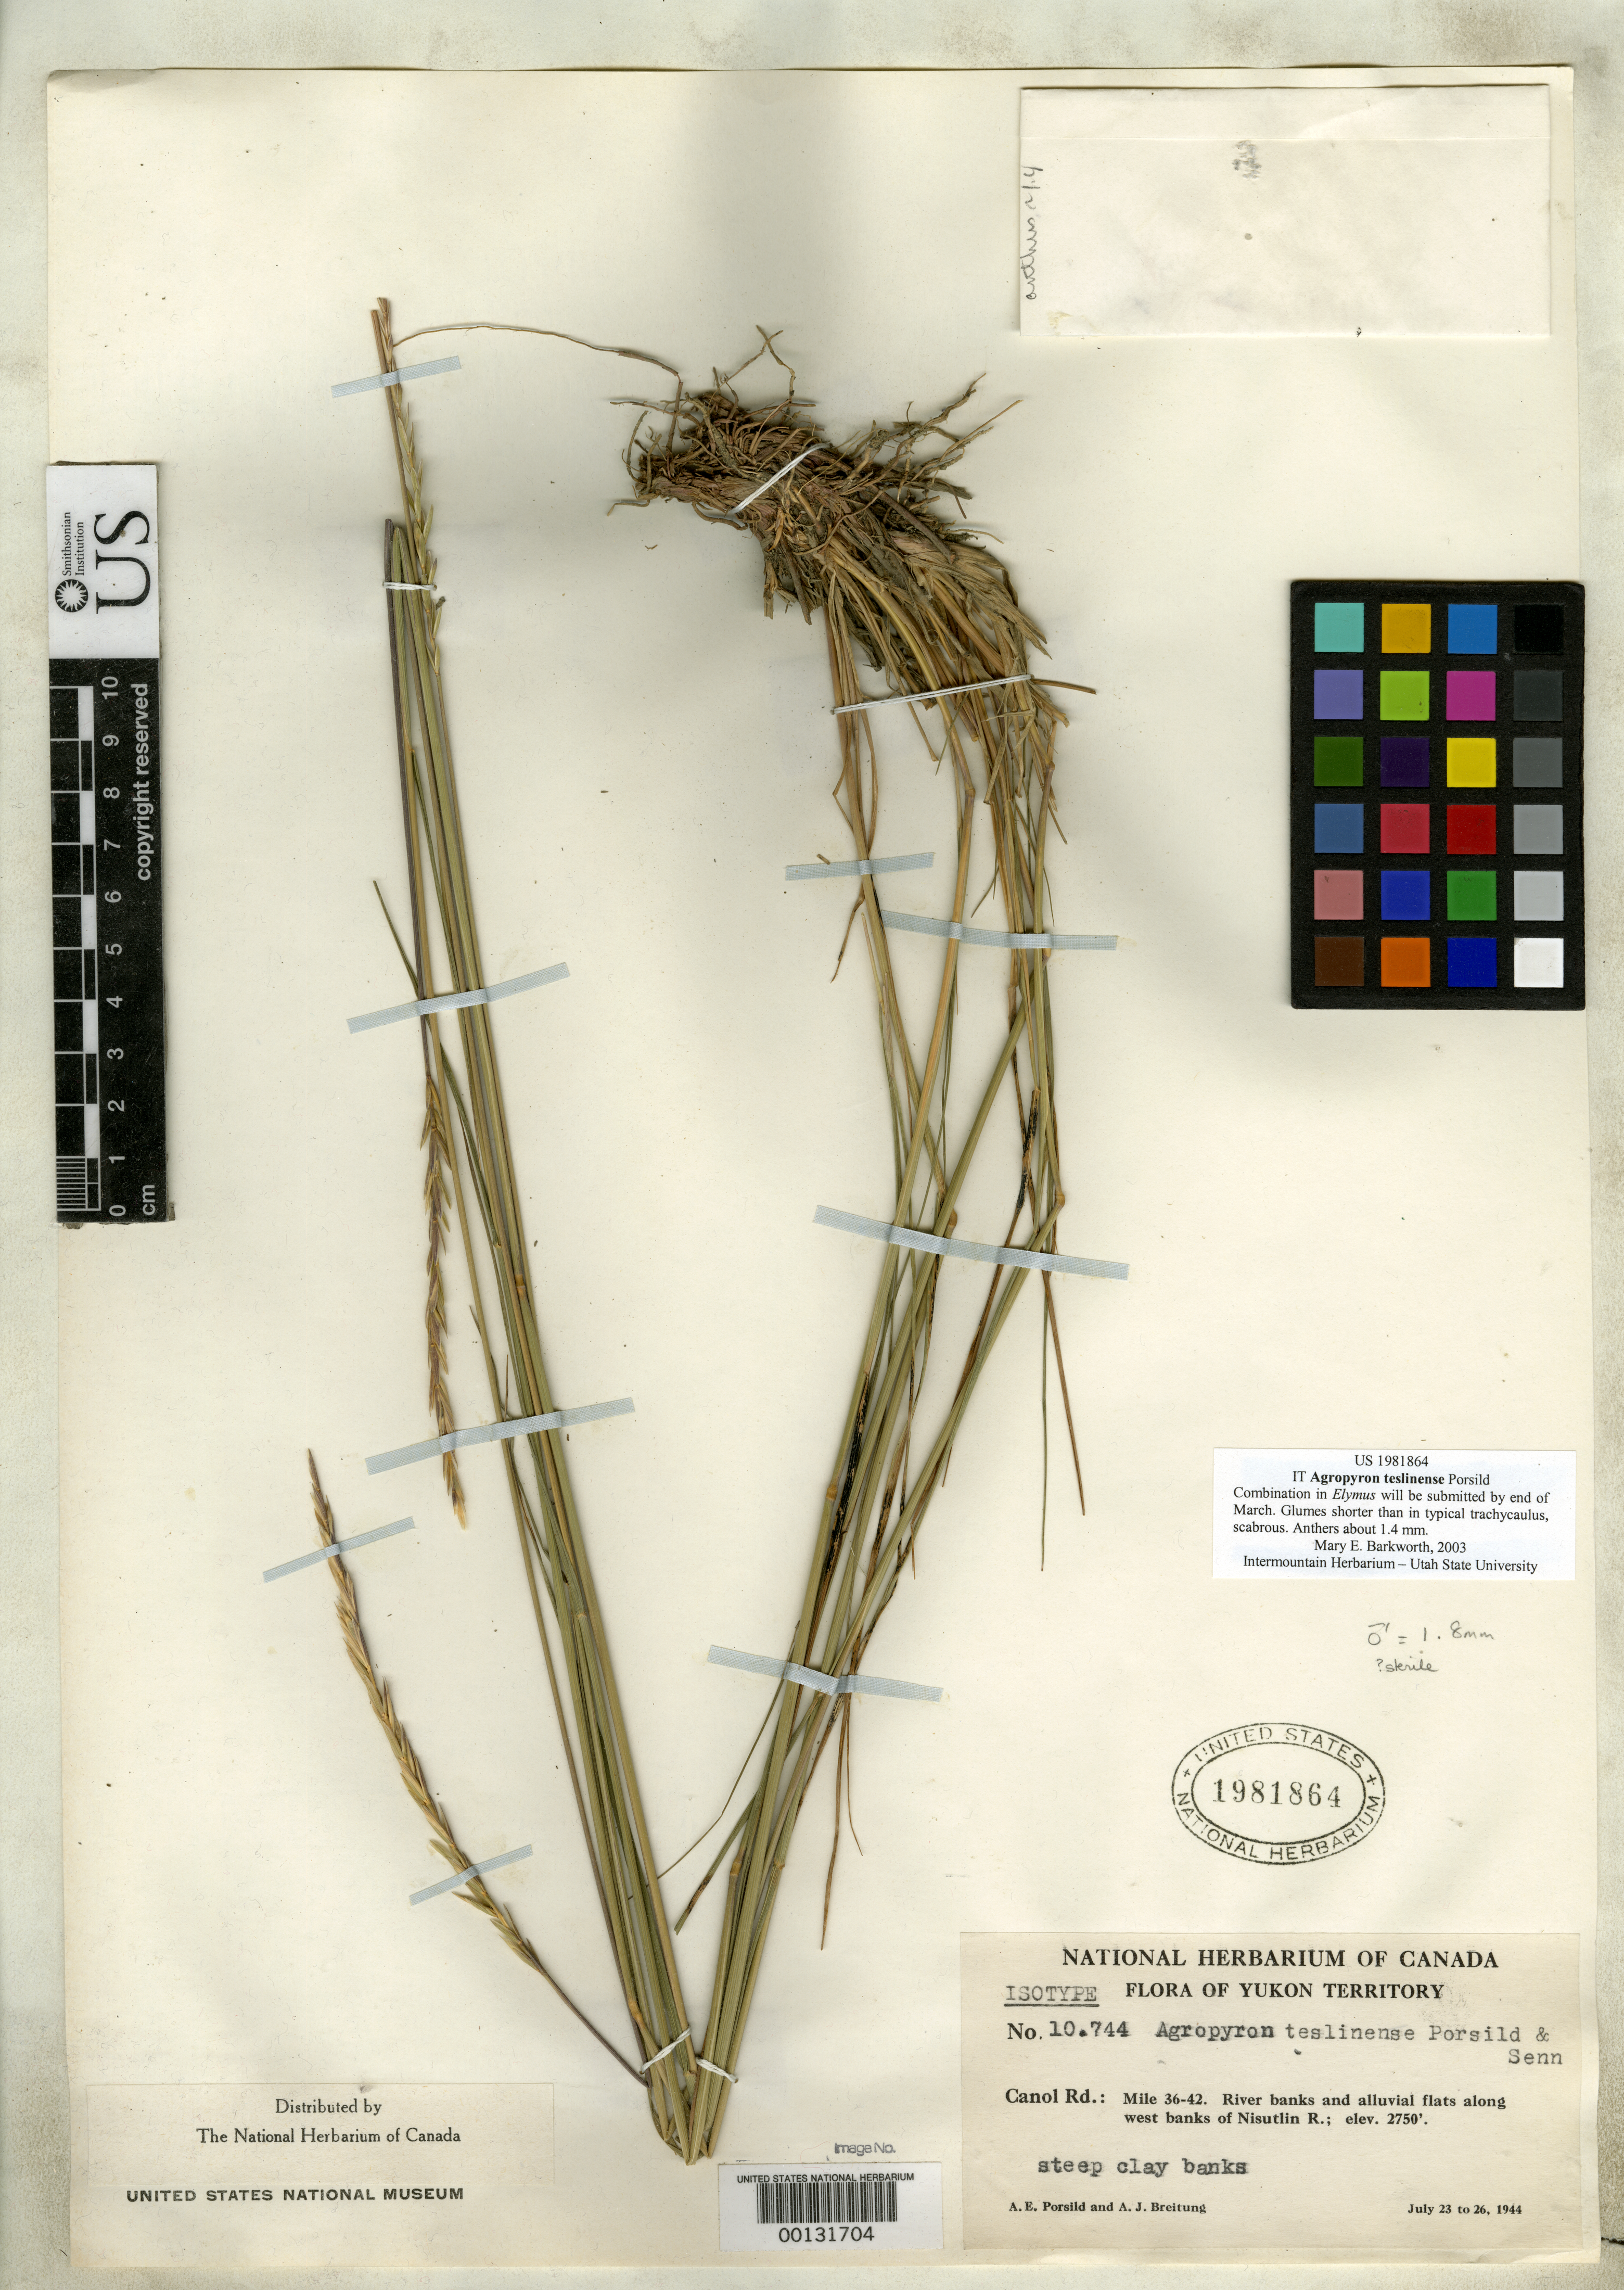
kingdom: Plantae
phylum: Tracheophyta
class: Liliopsida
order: Poales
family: Poaceae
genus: Agropyron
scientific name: Agropyron teslinense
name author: A.E. Porsild & Senn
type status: Isotype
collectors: A. E. Porsild & A. J. Breitung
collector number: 10744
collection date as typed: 23 Jul 1944 to 26 Jul 1944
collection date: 1944-07-23/1944-07-26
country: Canada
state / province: Yukon Territory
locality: Canol Rd., along W bank of Nisutlin R.; alt. 2750 ft.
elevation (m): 838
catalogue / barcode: US 1981864